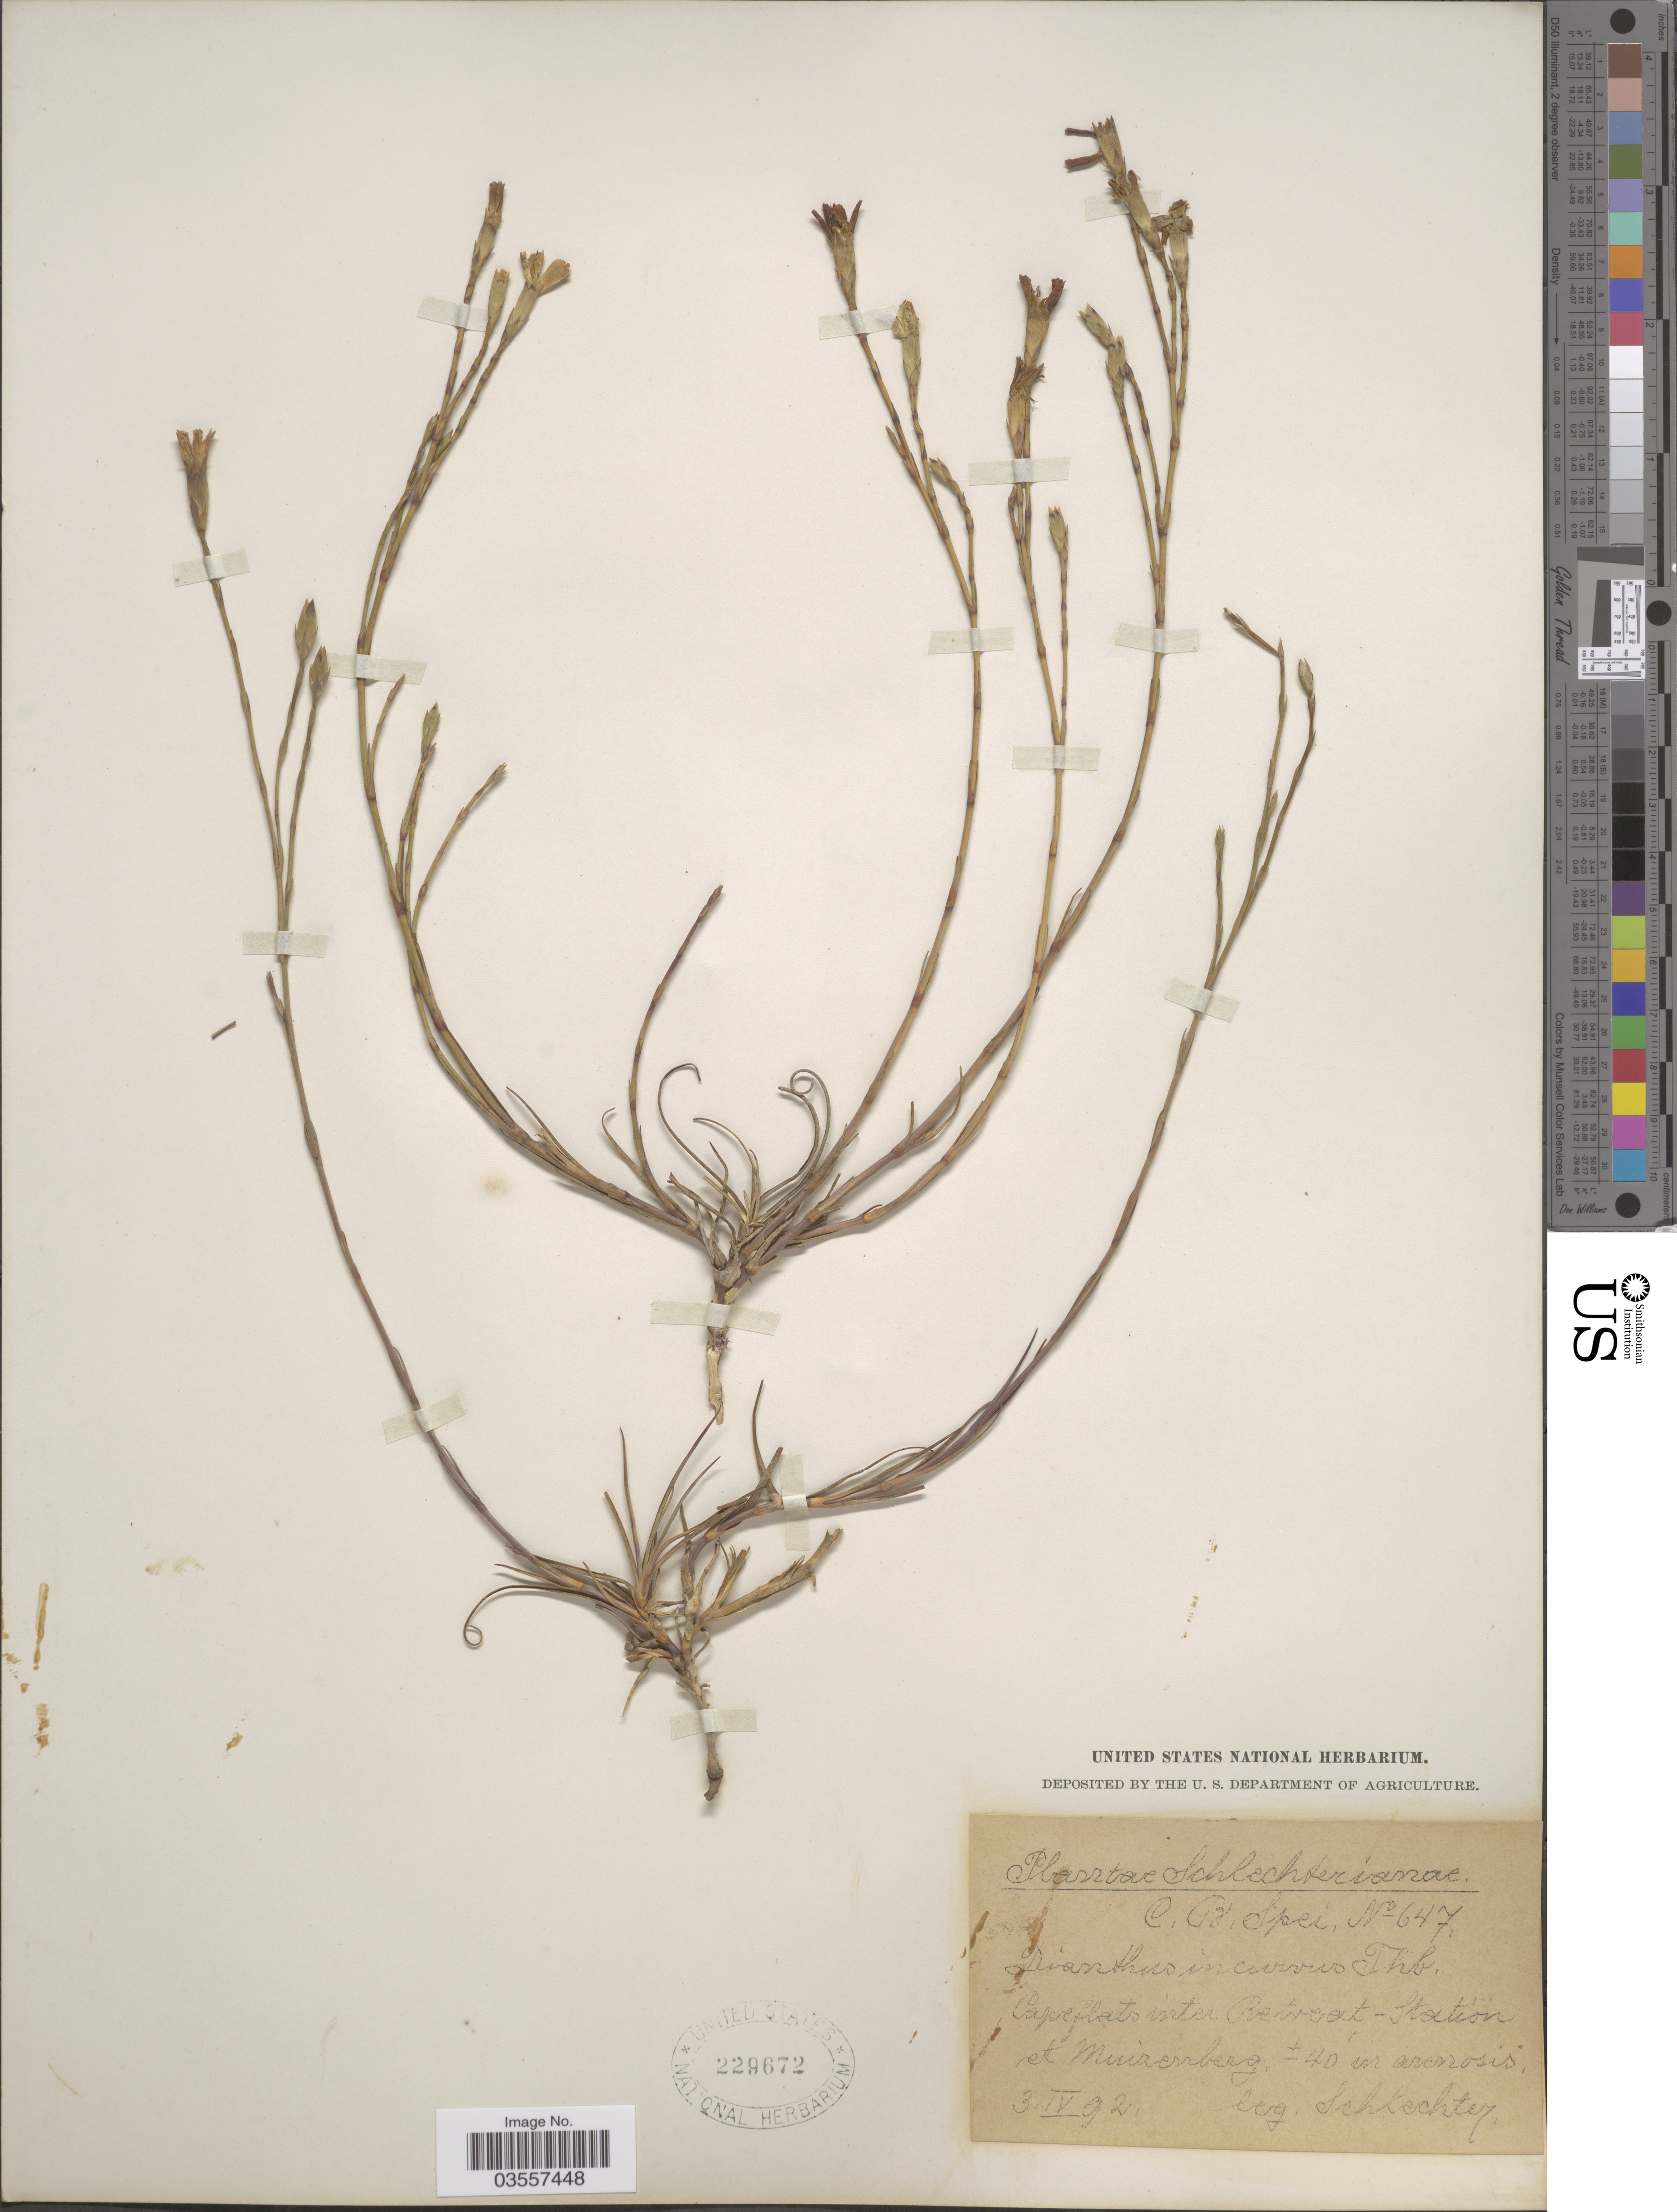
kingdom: Plantae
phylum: Tracheophyta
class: Magnoliopsida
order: Caryophyllales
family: Caryophyllaceae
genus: Dianthus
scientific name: Dianthus incurvus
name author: Thunb.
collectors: Schlechter, --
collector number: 647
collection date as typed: Transcribed d/m/y: 3/4/92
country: South Africa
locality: C. B. Spei. Cape flats inter Retreat-Station et Muizenberg.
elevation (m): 40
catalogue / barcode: US 229672